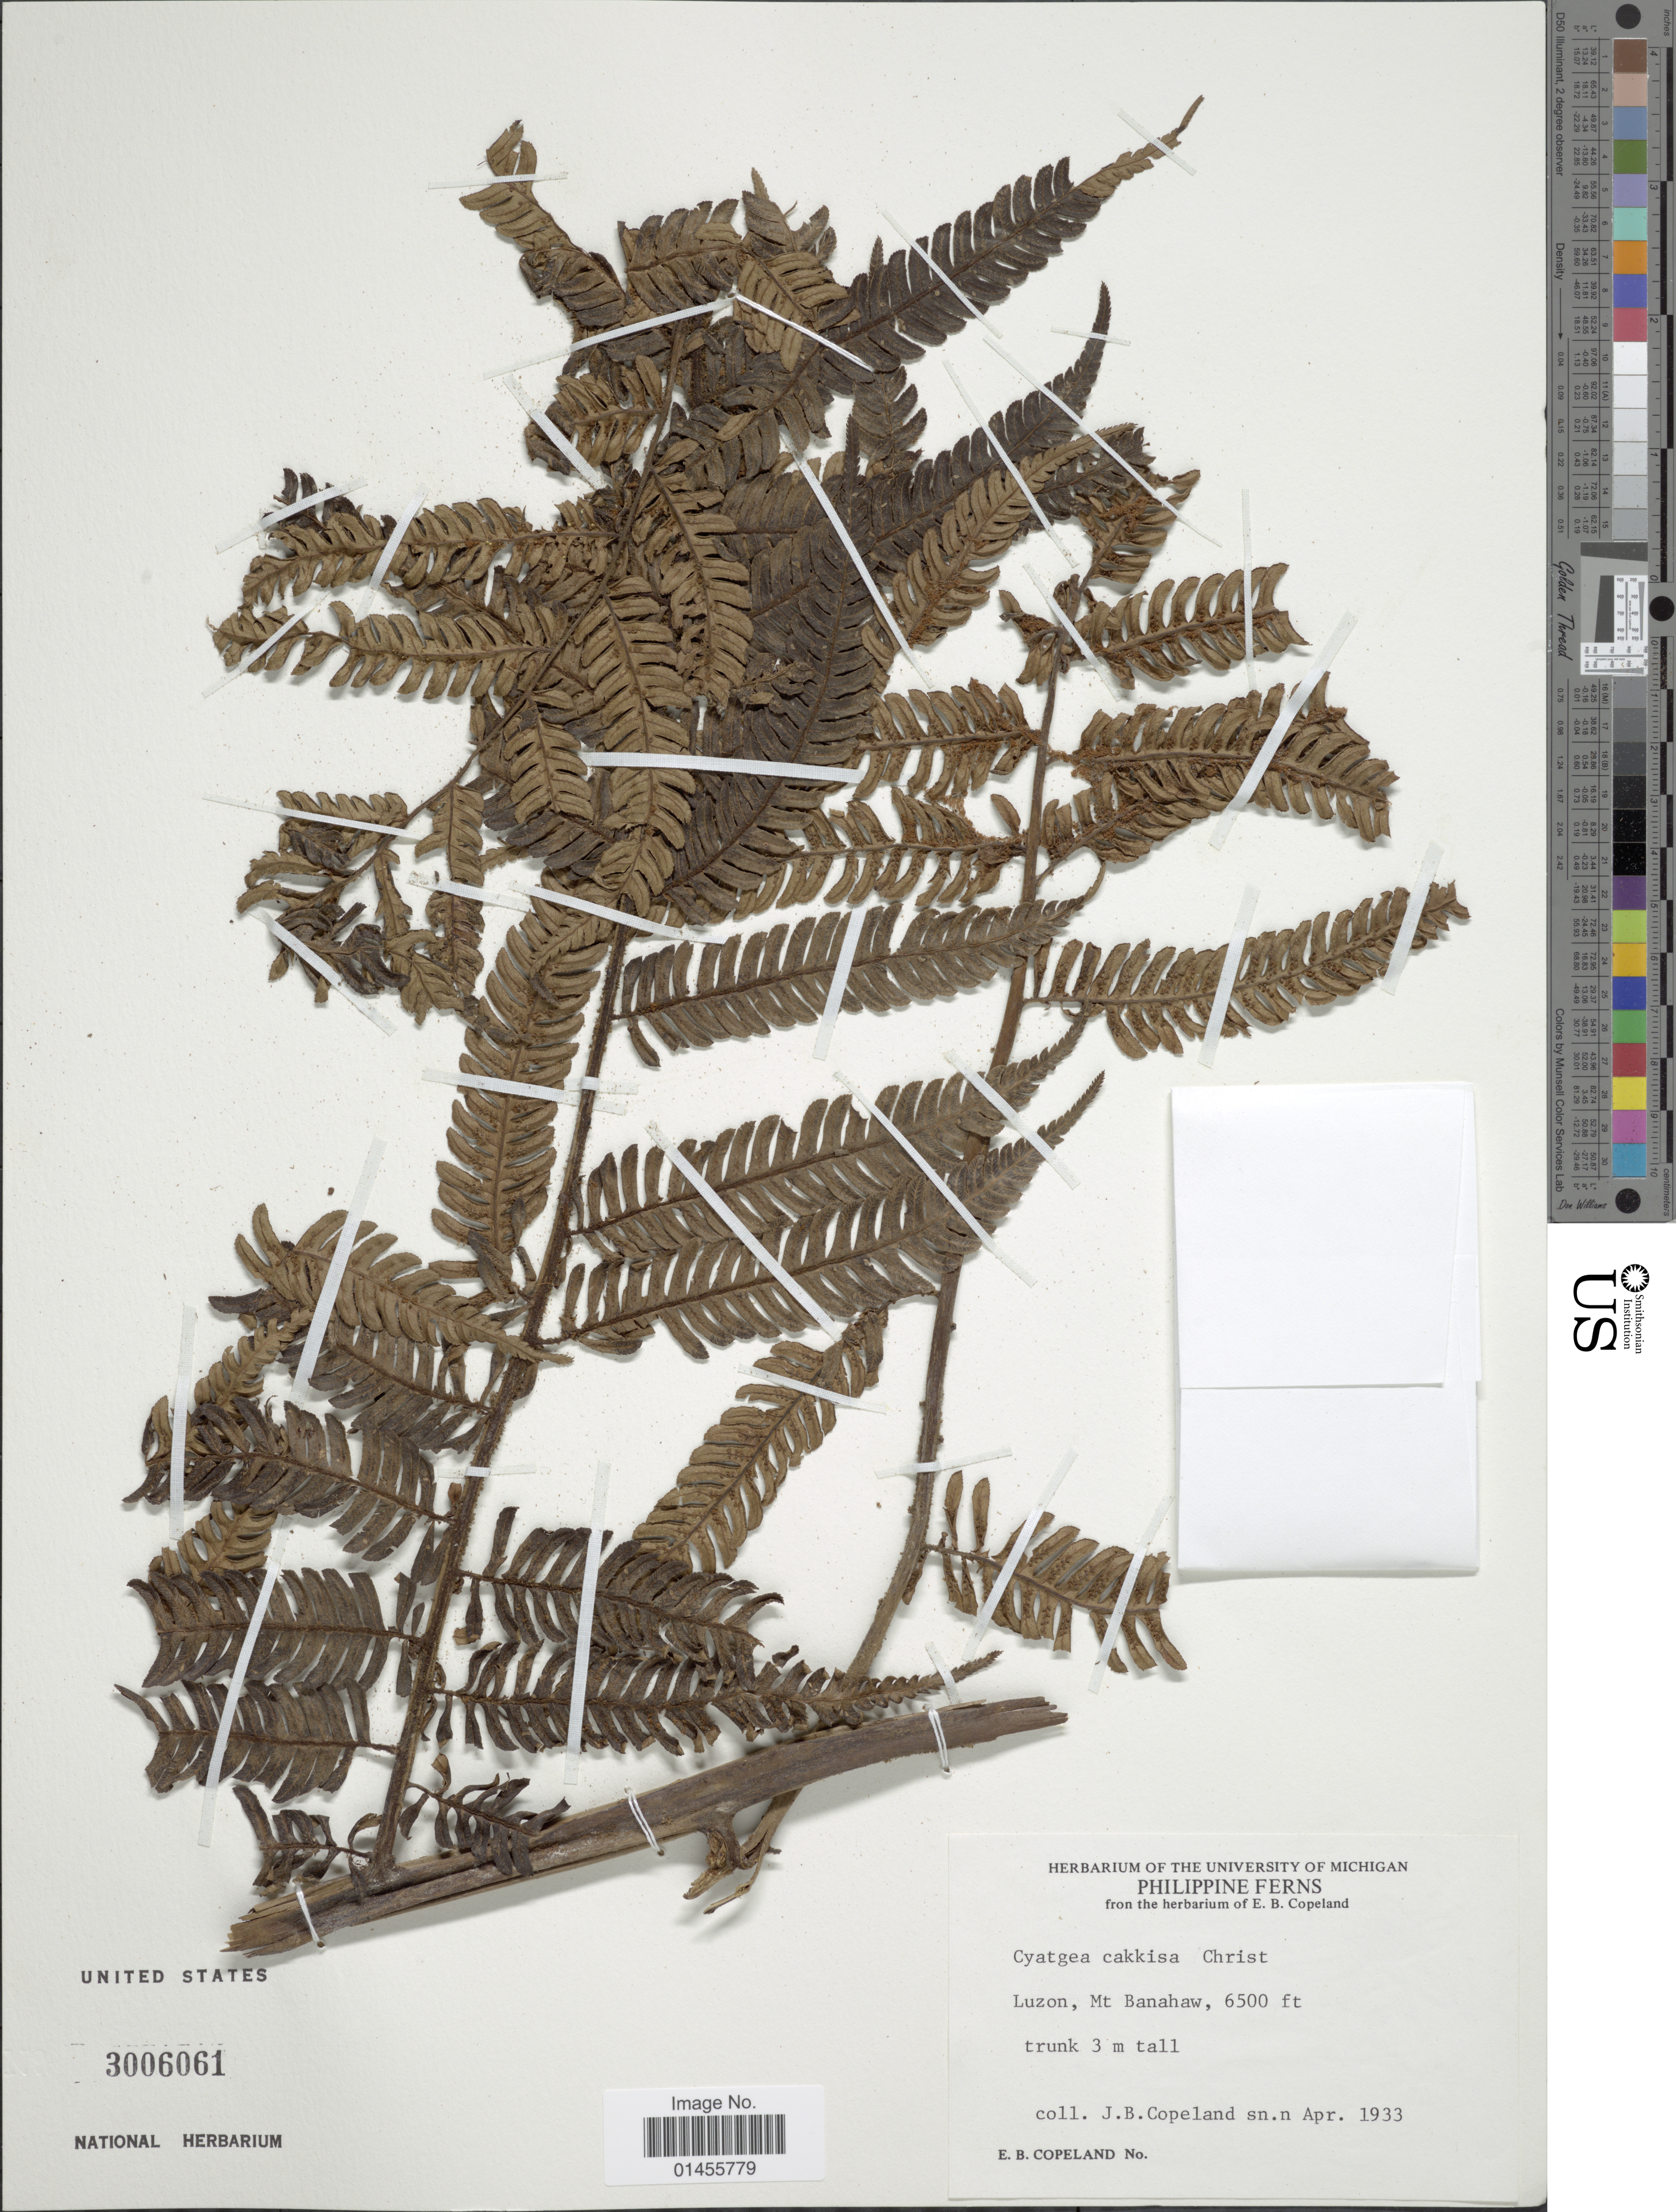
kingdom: Plantae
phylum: Tracheophyta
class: Polypodiopsida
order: Cyatheales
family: Cyatheaceae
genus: Alsophila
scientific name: Alsophila sp.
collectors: E. B. Copeland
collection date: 1933-04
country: Philippines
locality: Luzon, Mt. Banahaw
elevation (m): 1981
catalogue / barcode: US 3006061